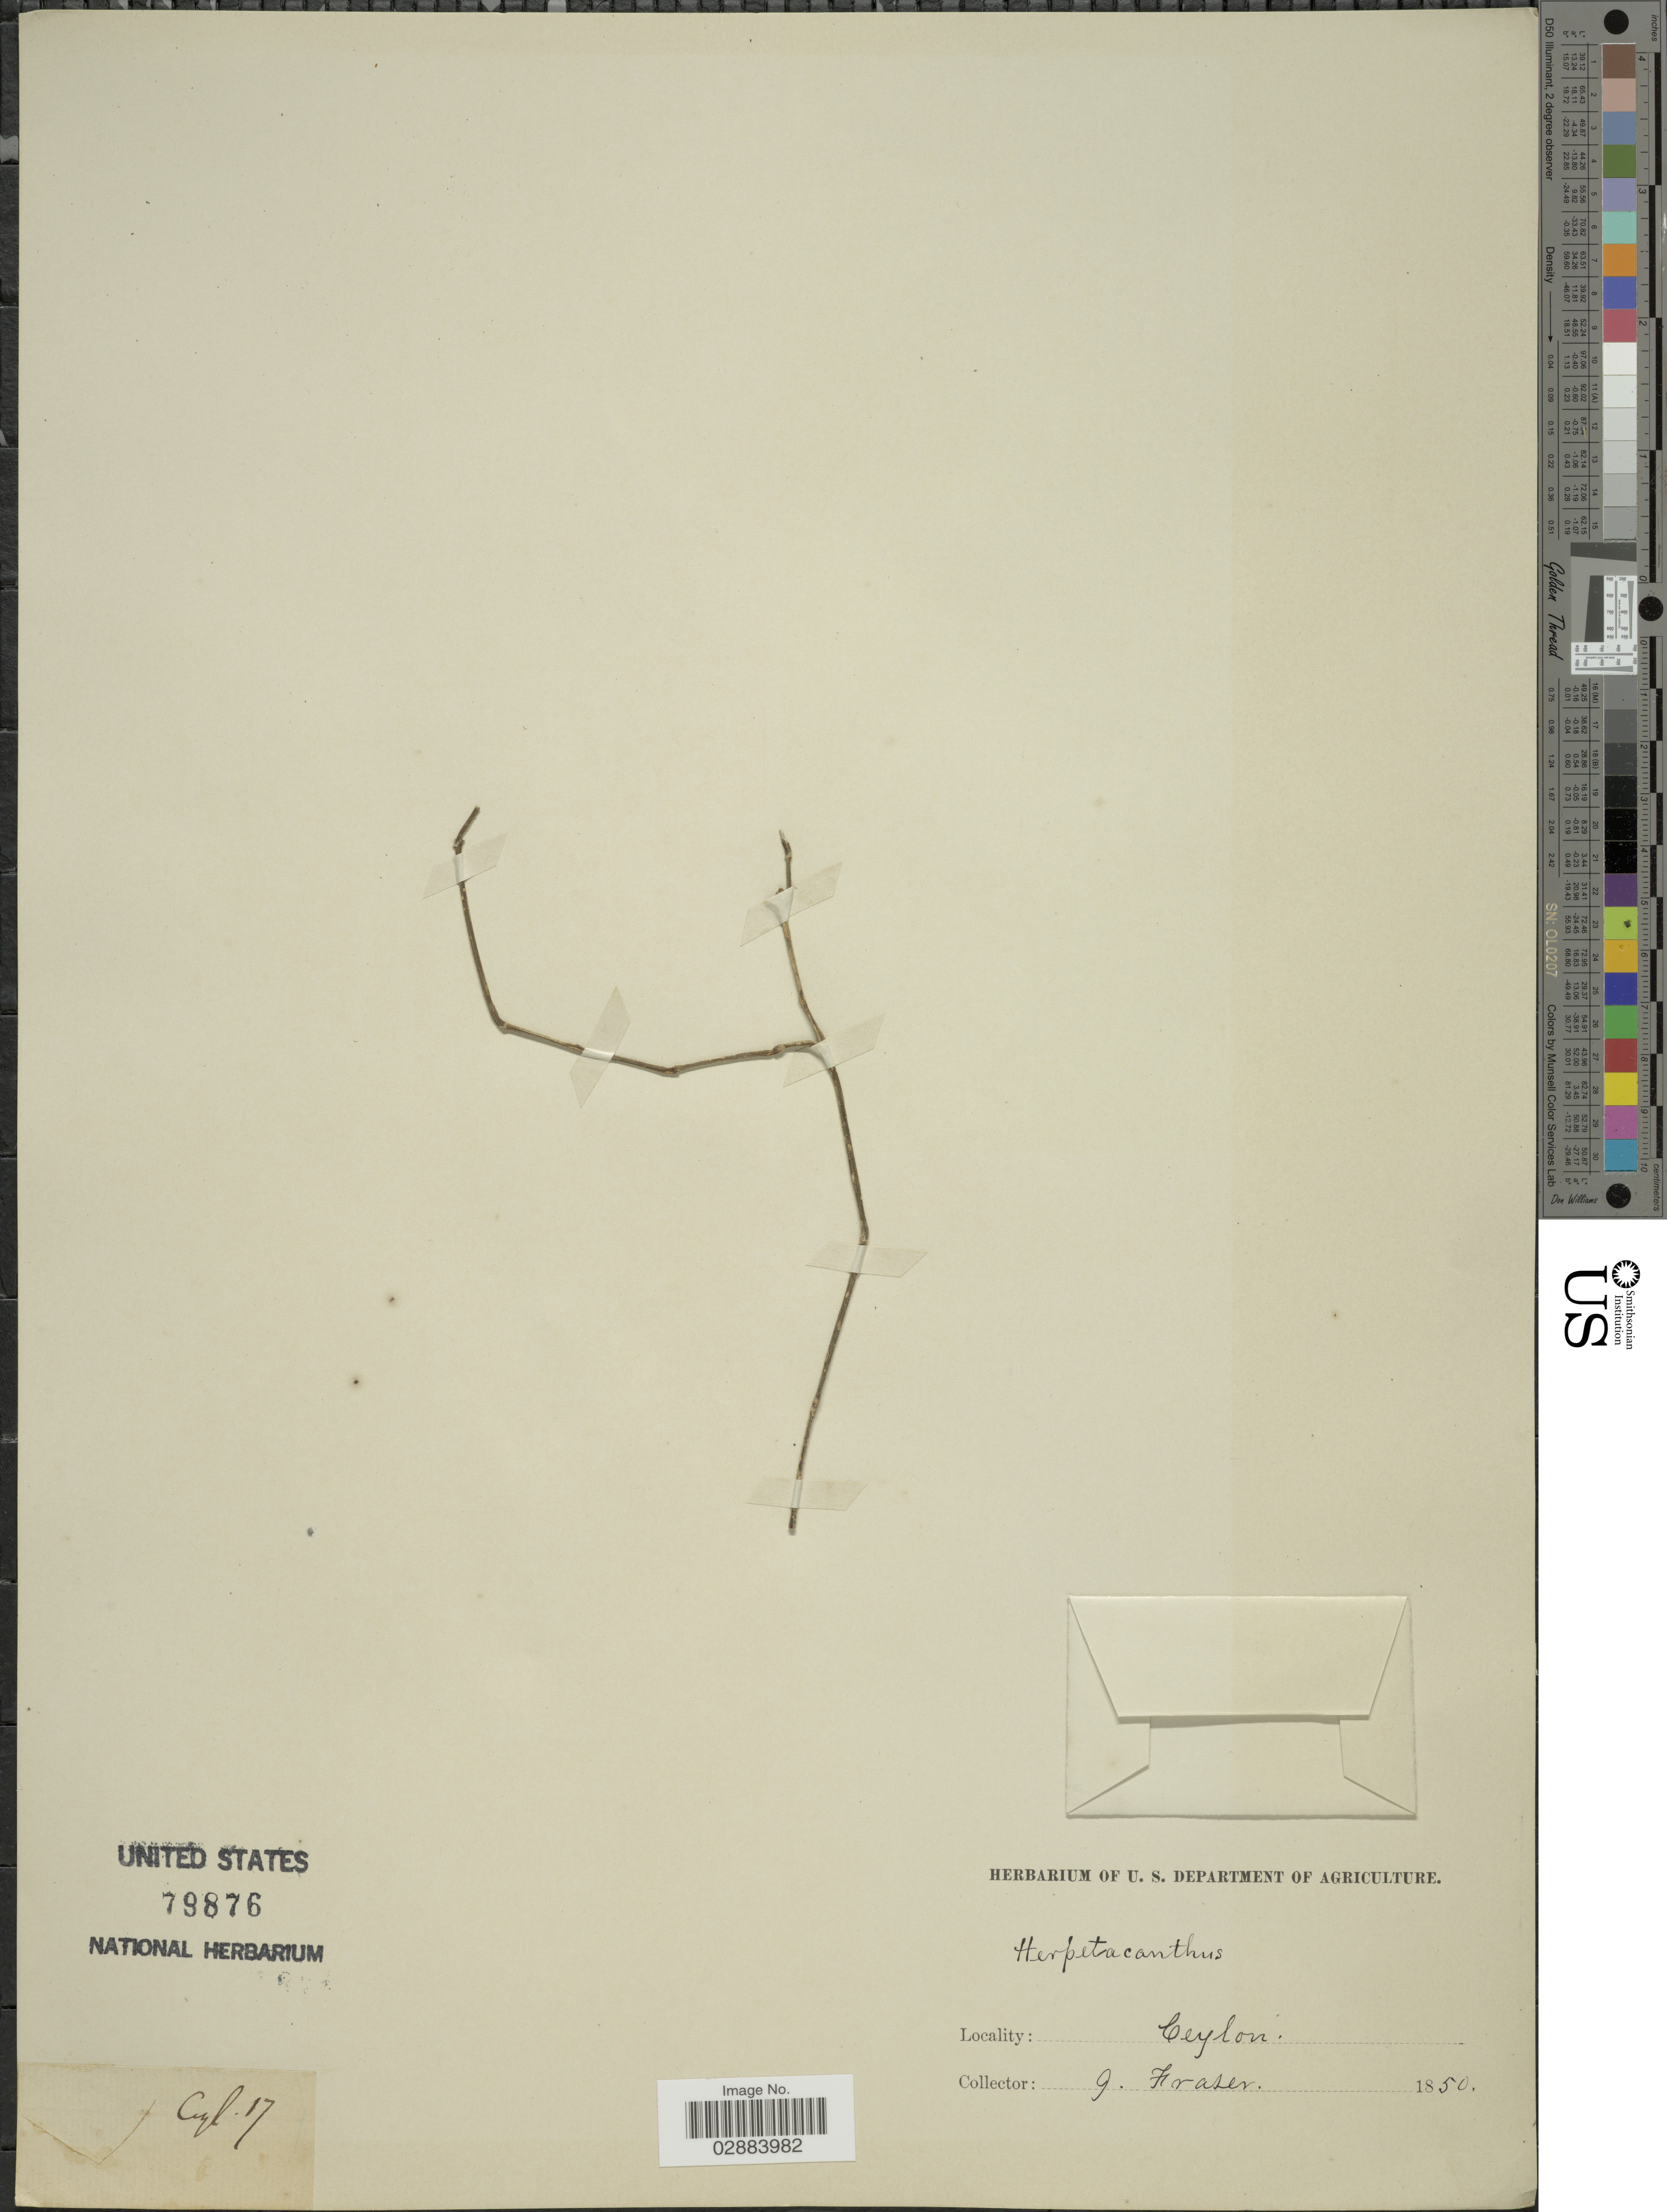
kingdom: Plantae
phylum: Tracheophyta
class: Magnoliopsida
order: Lamiales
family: Acanthaceae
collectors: G. Fraser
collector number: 17?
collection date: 1850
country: Sri Lanka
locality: Ceylon.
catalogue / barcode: US 79876